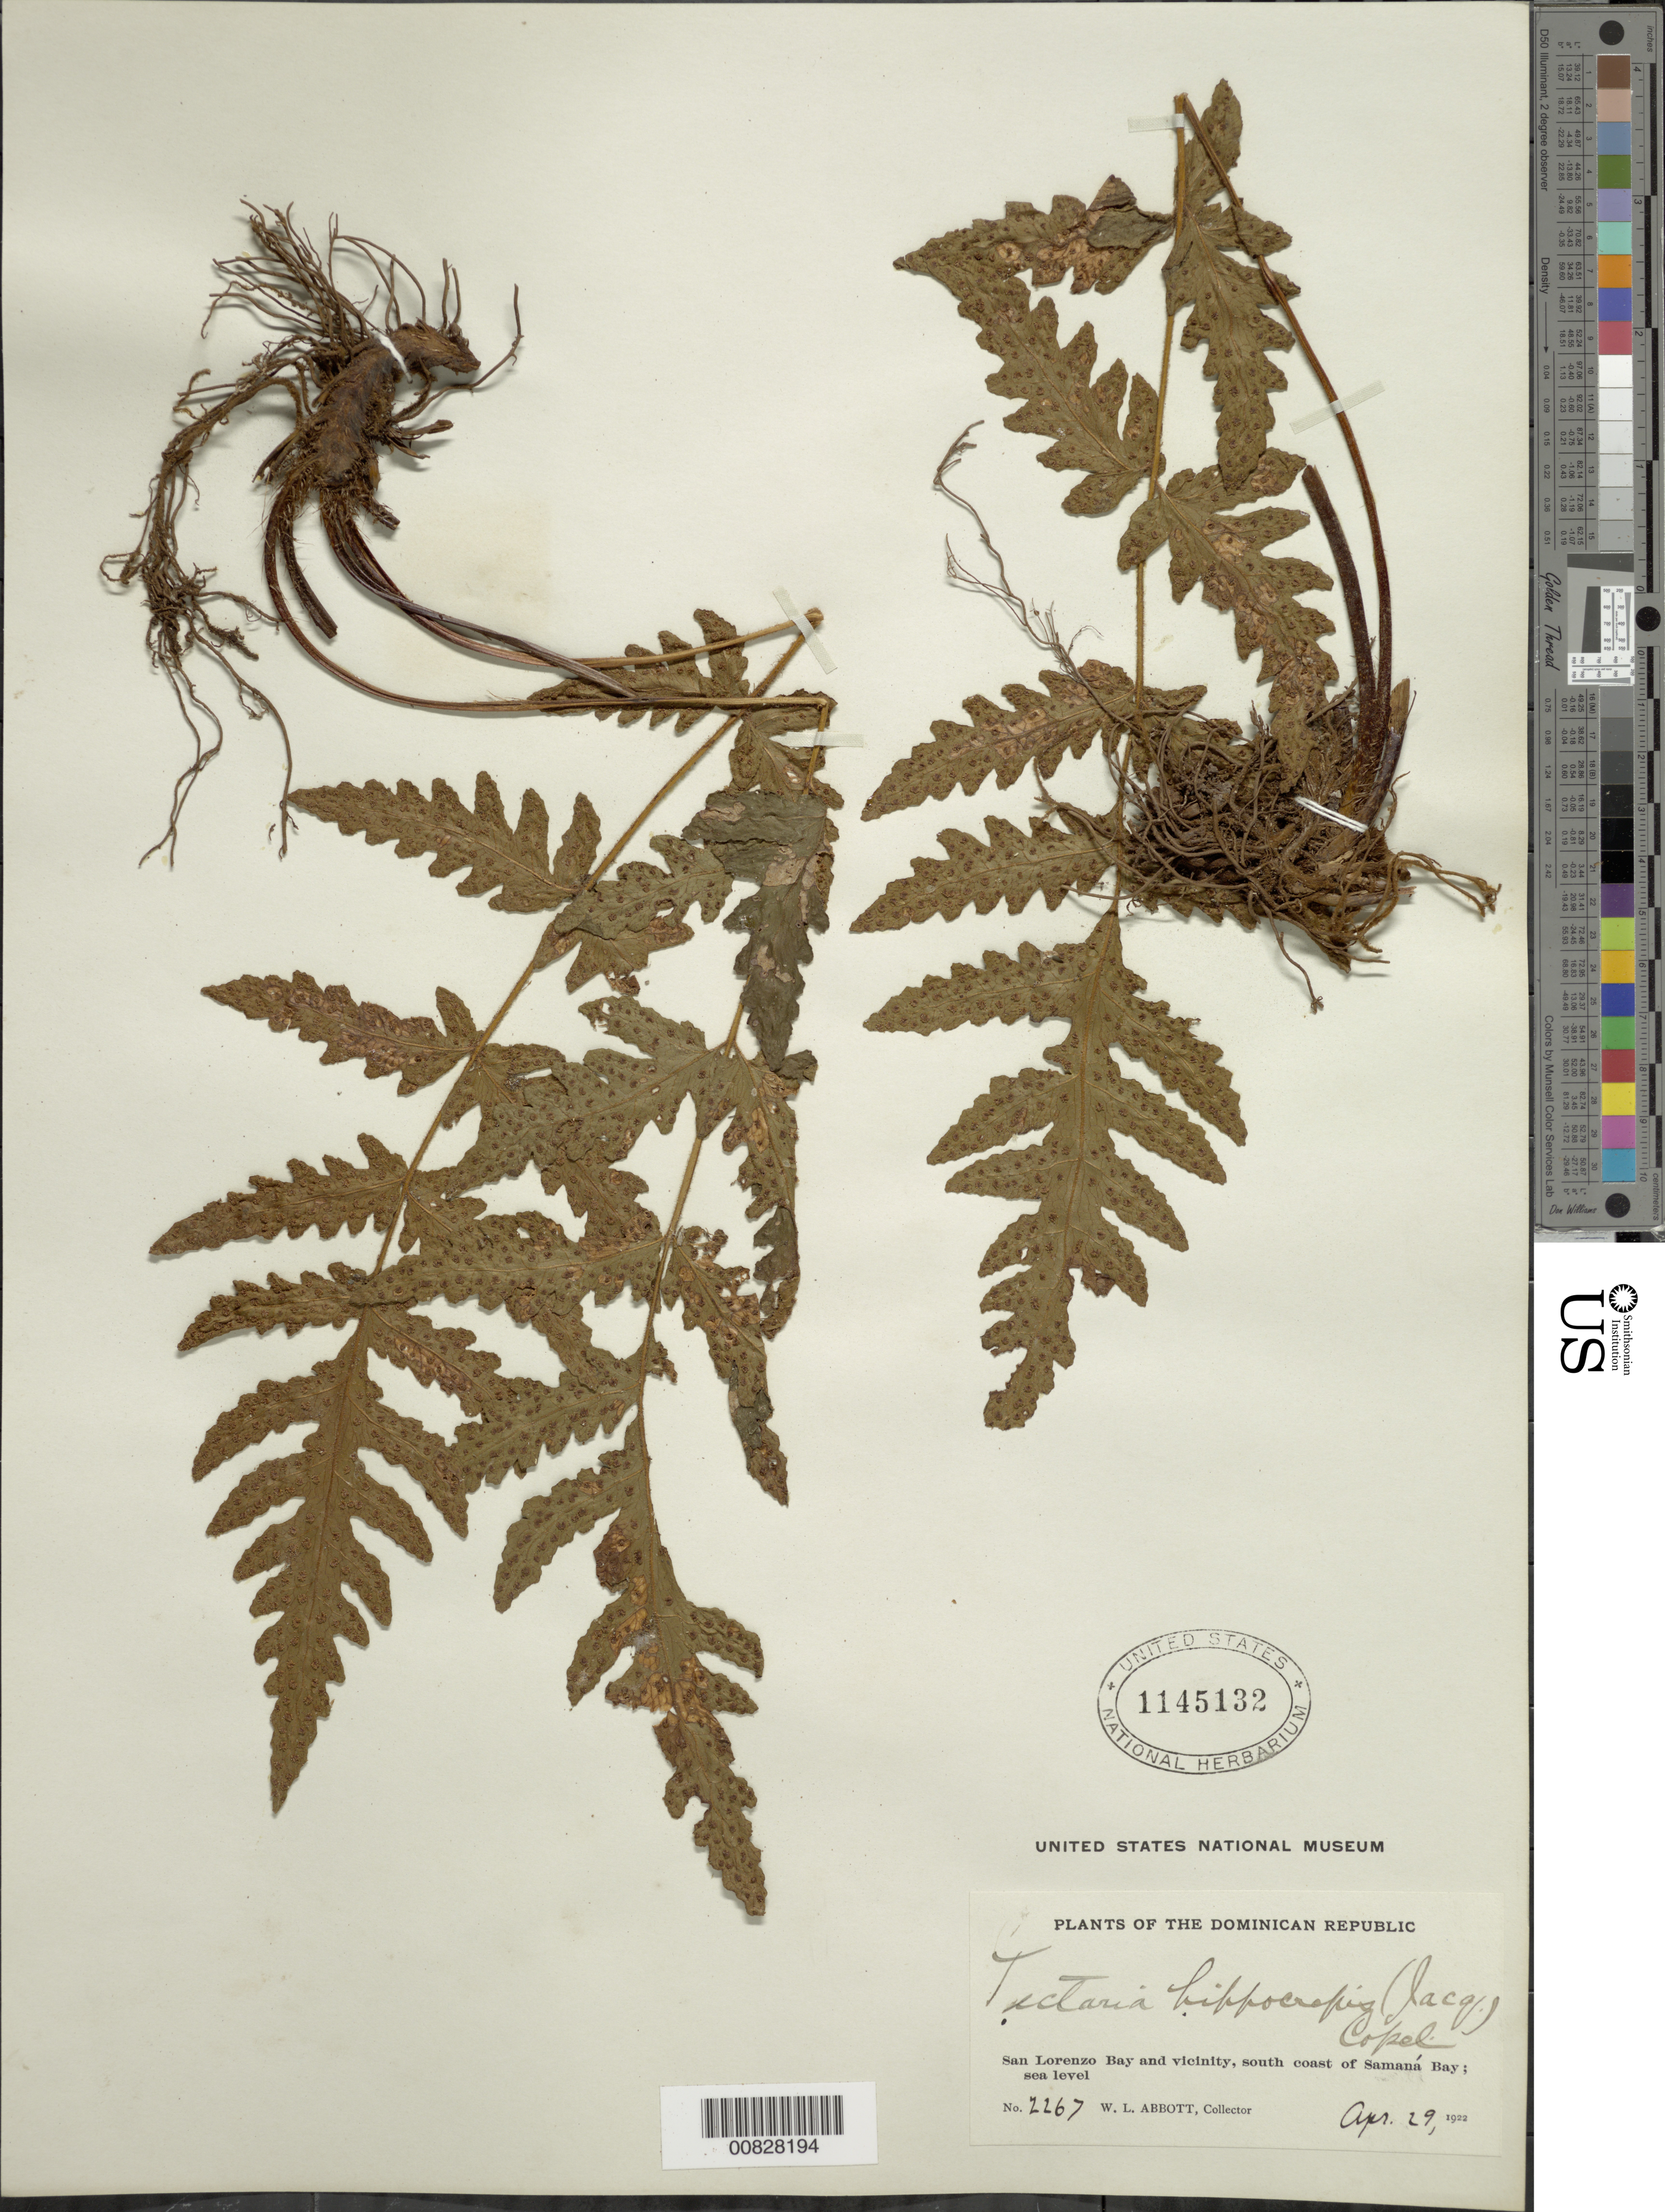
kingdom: Plantae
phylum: Tracheophyta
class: Polypodiopsida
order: Polypodiales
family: Tectariaceae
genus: Tectaria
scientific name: Tectaria cicutaria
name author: (L.) Copel.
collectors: W. L. Abbott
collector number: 2267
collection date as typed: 29 Apr 1922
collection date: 1922-04-29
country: Dominican Republic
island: Hispaniola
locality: San Lorenzo Bay and vicinity, S coast of Samaná Bay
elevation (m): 0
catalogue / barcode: US 1145132